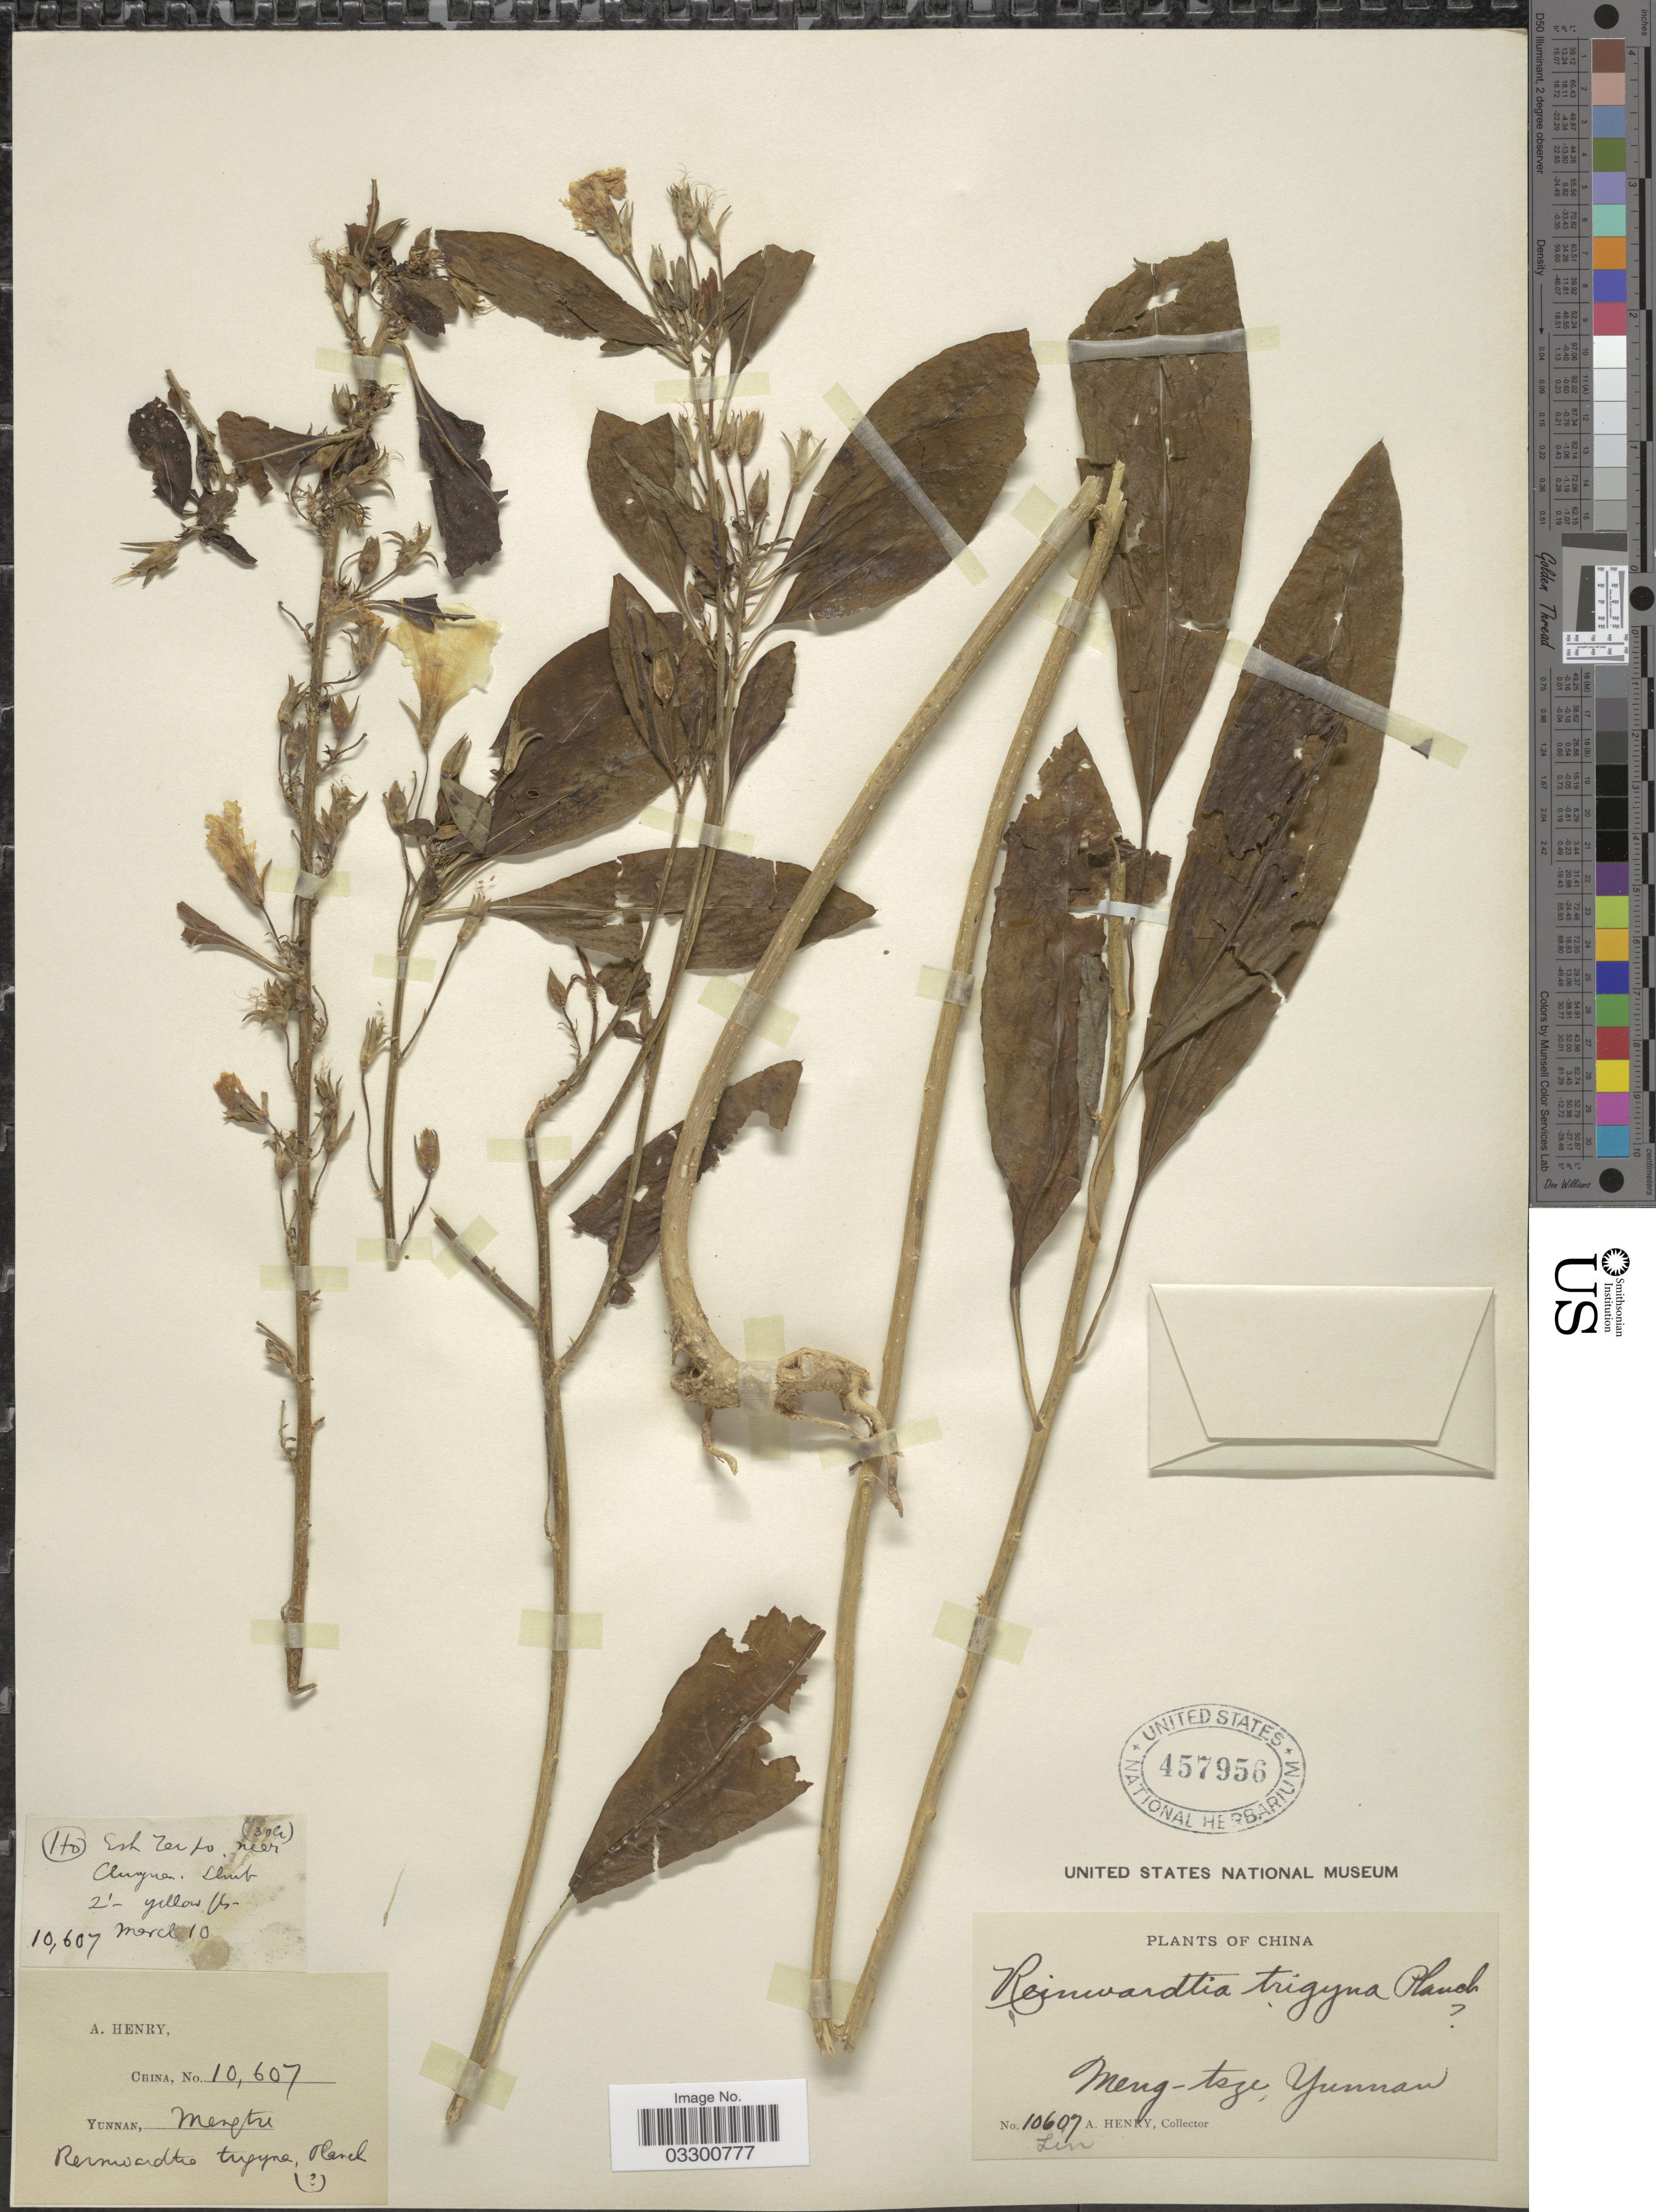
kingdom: Plantae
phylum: Tracheophyta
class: Magnoliopsida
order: Malpighiales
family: Linaceae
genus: Reinwardtia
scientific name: Reinwardtia trigyna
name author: Planch.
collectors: A. Henry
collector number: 10607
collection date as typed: Transcribed d/m/y: /3/10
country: China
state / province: Yunnan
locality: Meng-tze.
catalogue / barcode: US 457956